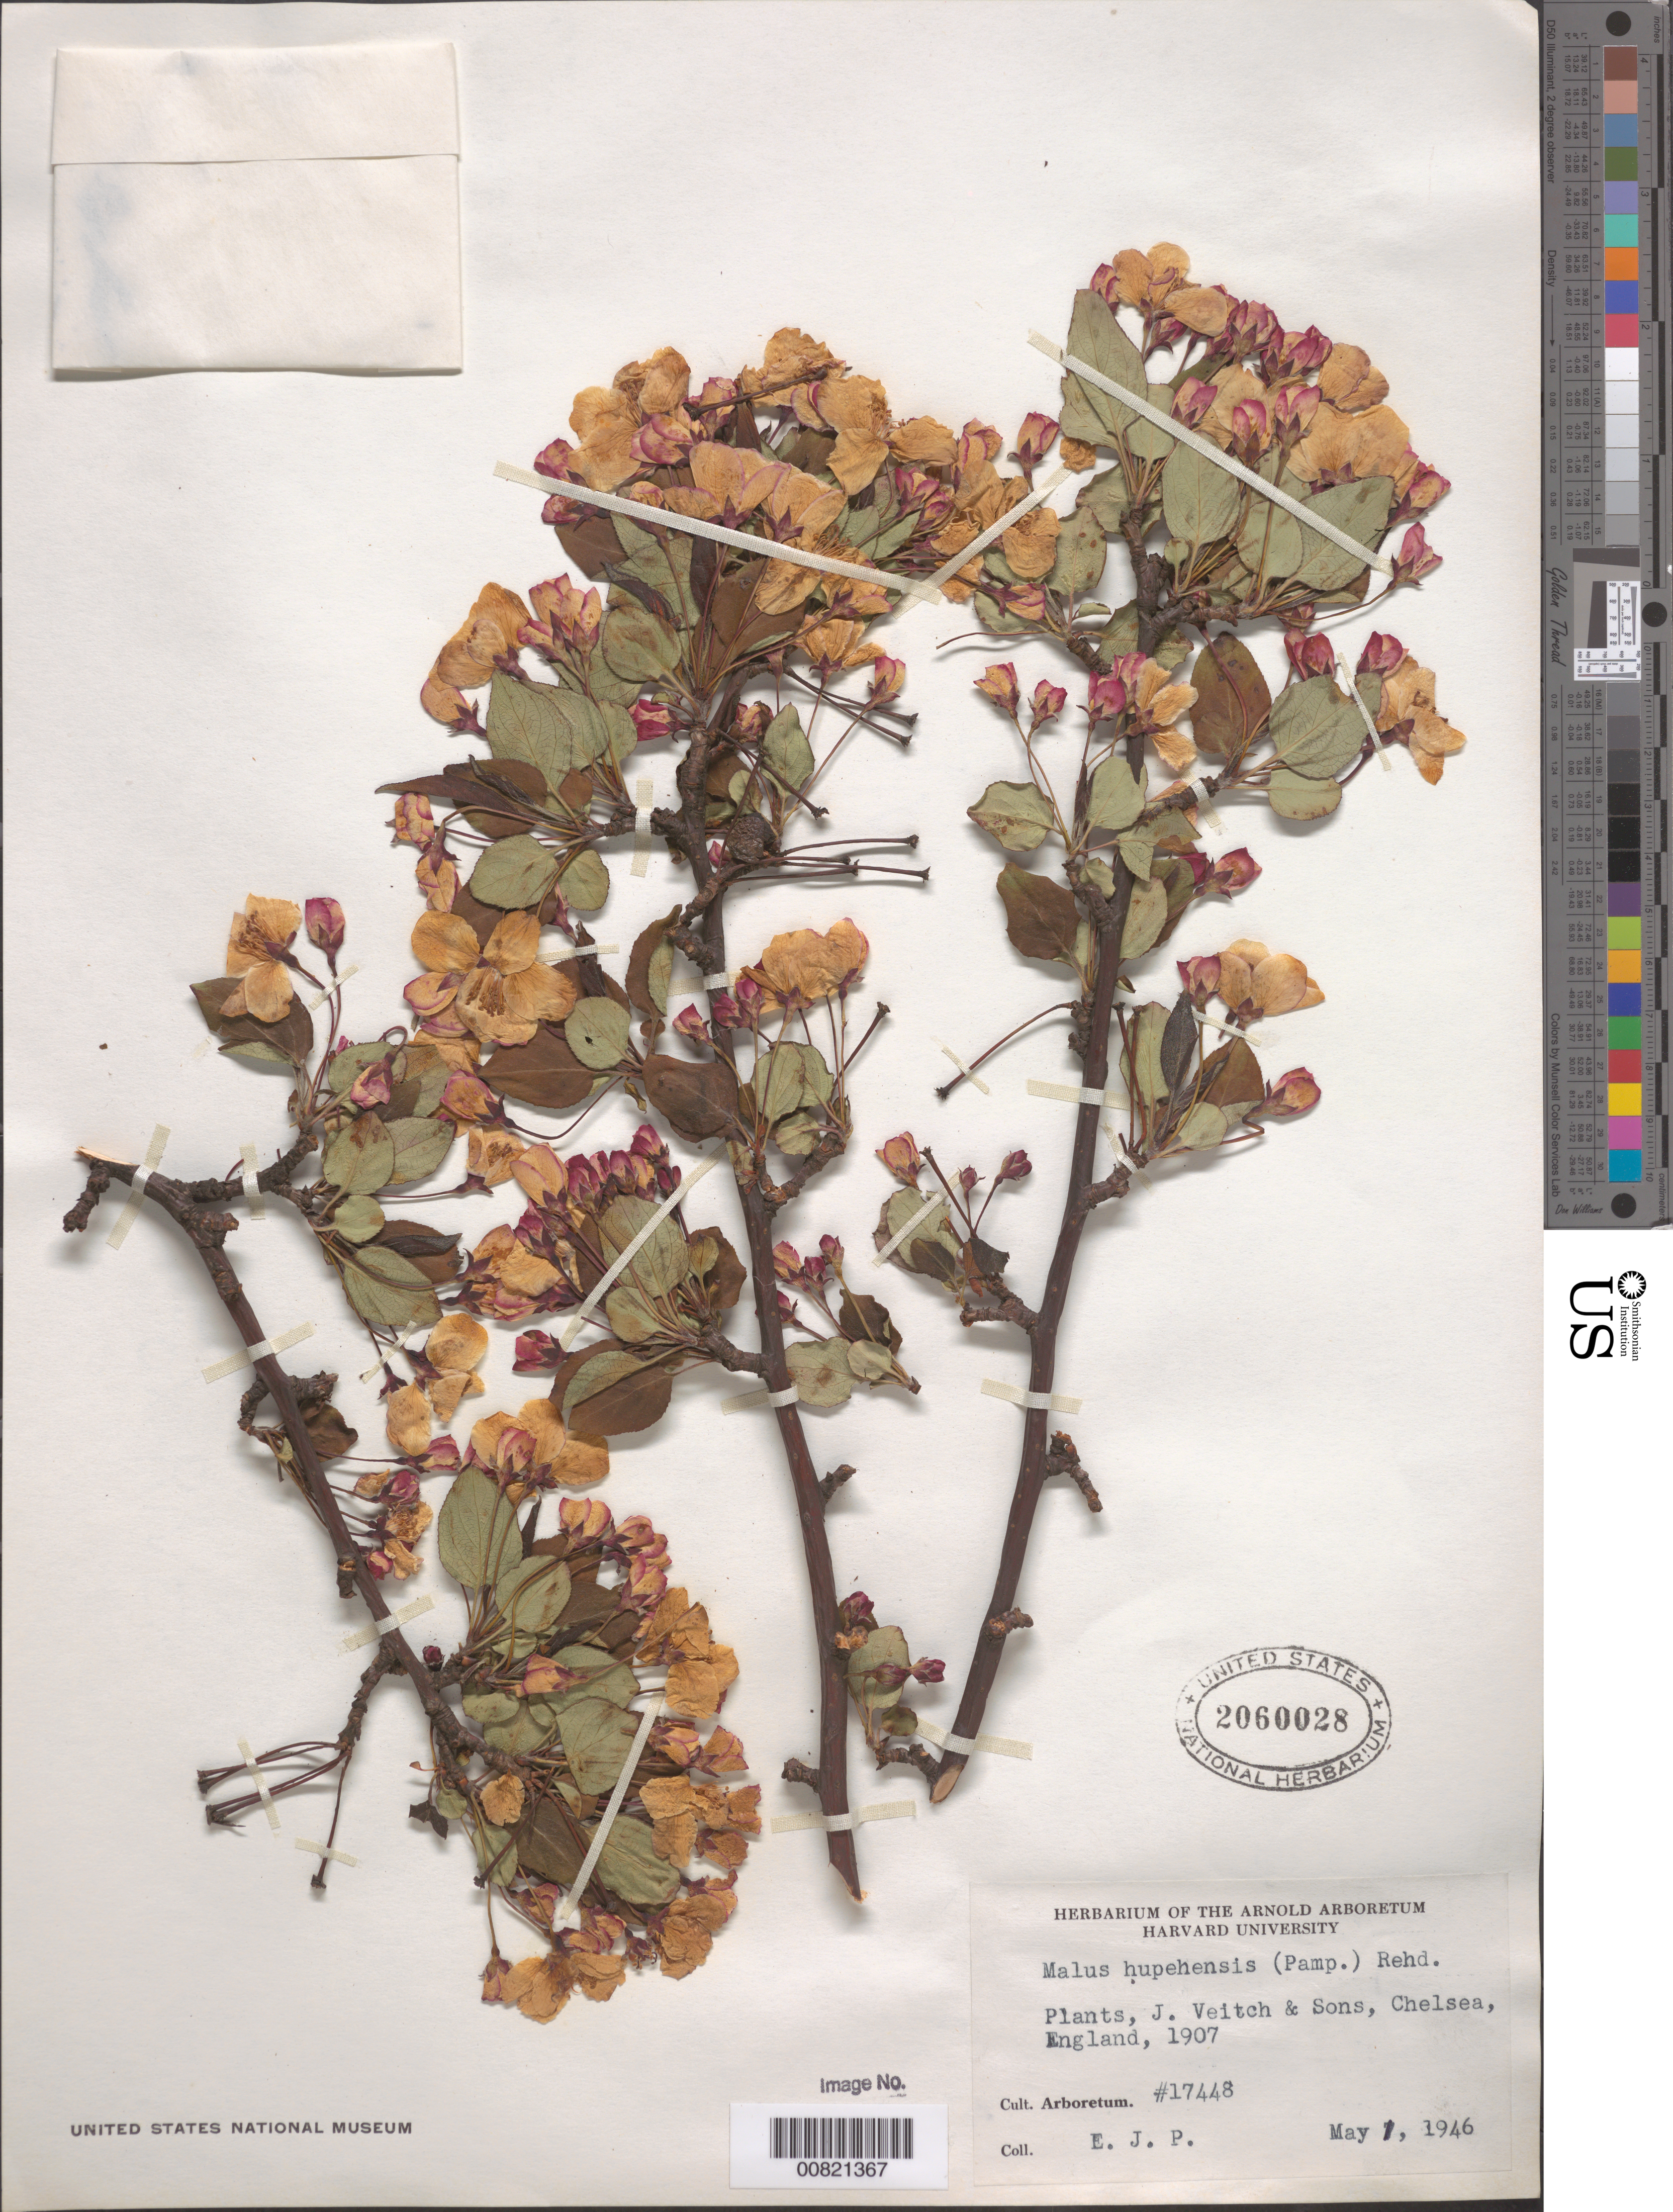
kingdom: Plantae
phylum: Tracheophyta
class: Magnoliopsida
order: Rosales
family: Rosaceae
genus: Malus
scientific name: Malus hupehensis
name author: (Pamp.) Rehder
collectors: E. J. Palmer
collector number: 17448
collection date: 1946-05-01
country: United States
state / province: Massachusetts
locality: Arnold Arboretum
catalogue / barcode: US 2060028